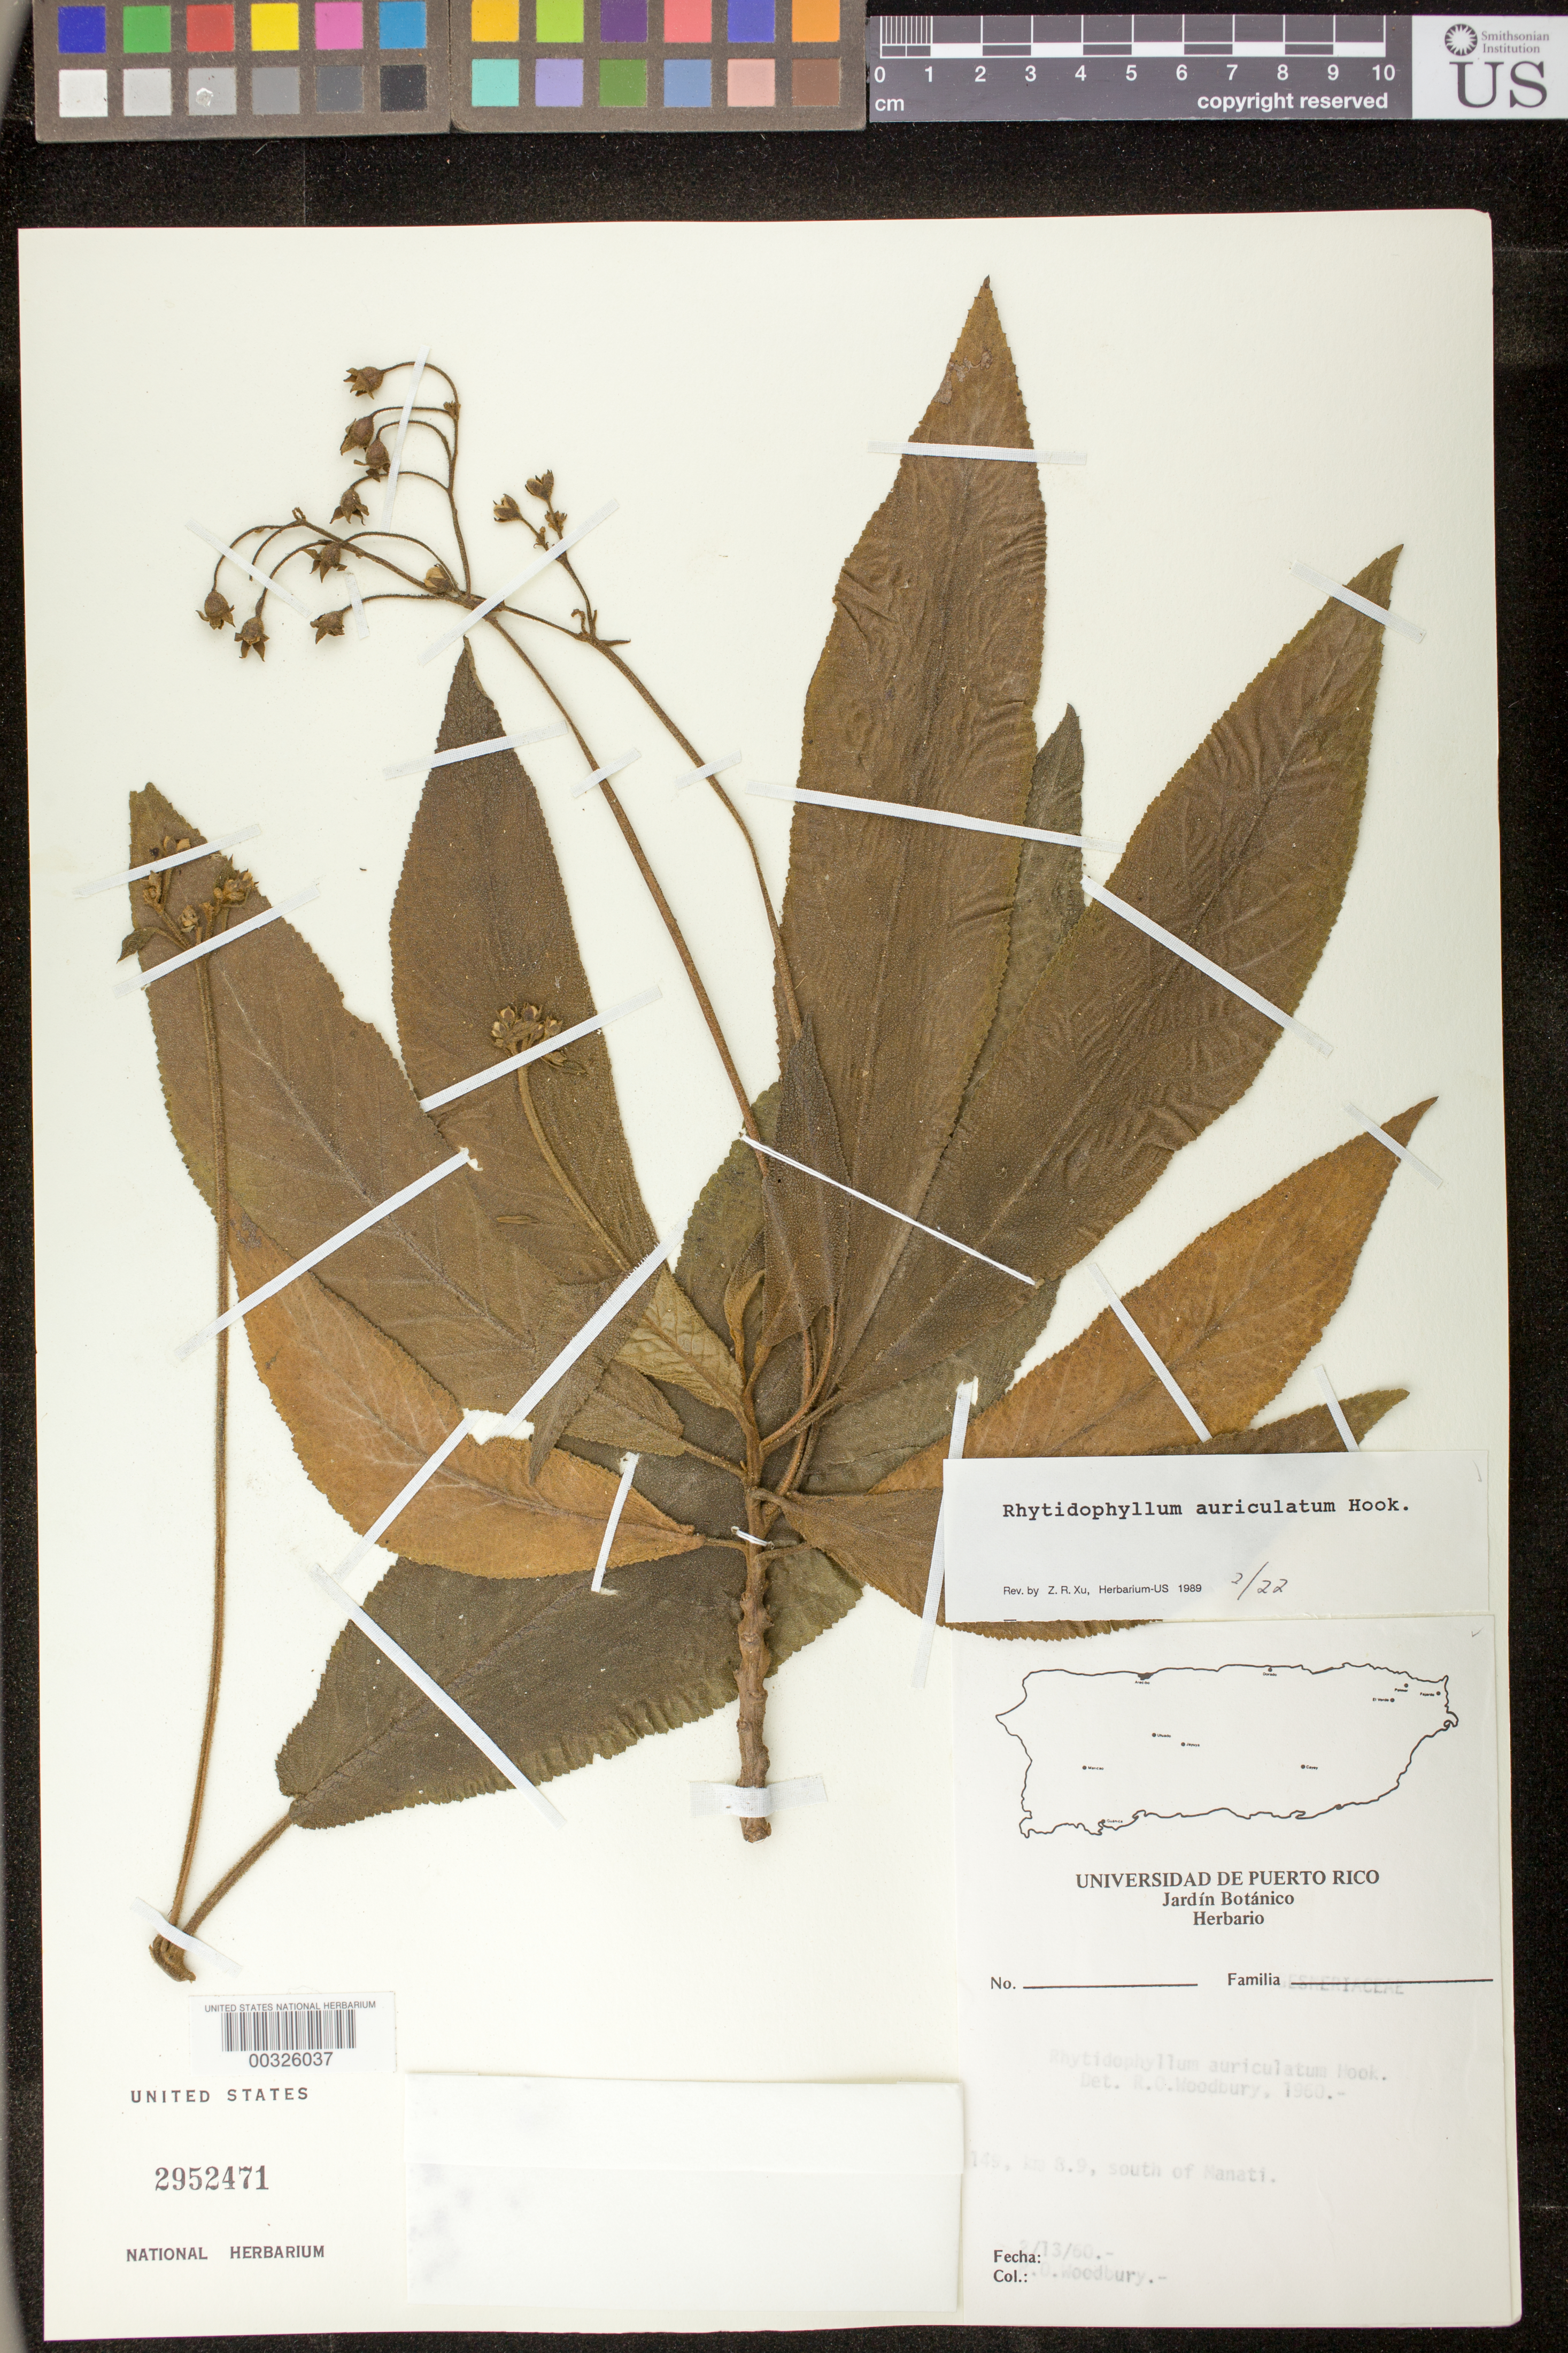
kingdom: Plantae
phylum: Tracheophyta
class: Magnoliopsida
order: Lamiales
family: Gesneriaceae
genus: Rhytidophyllum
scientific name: Rhytidophyllum auriculatum var. angustatum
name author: Urb.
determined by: Skog, Laurence E.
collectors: R. O. Woodbury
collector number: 149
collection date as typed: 13 Feb 1960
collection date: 1960-02-13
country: Puerto Rico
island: Puerto Rico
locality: Km 8.9, S of Manati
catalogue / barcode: US 2952471